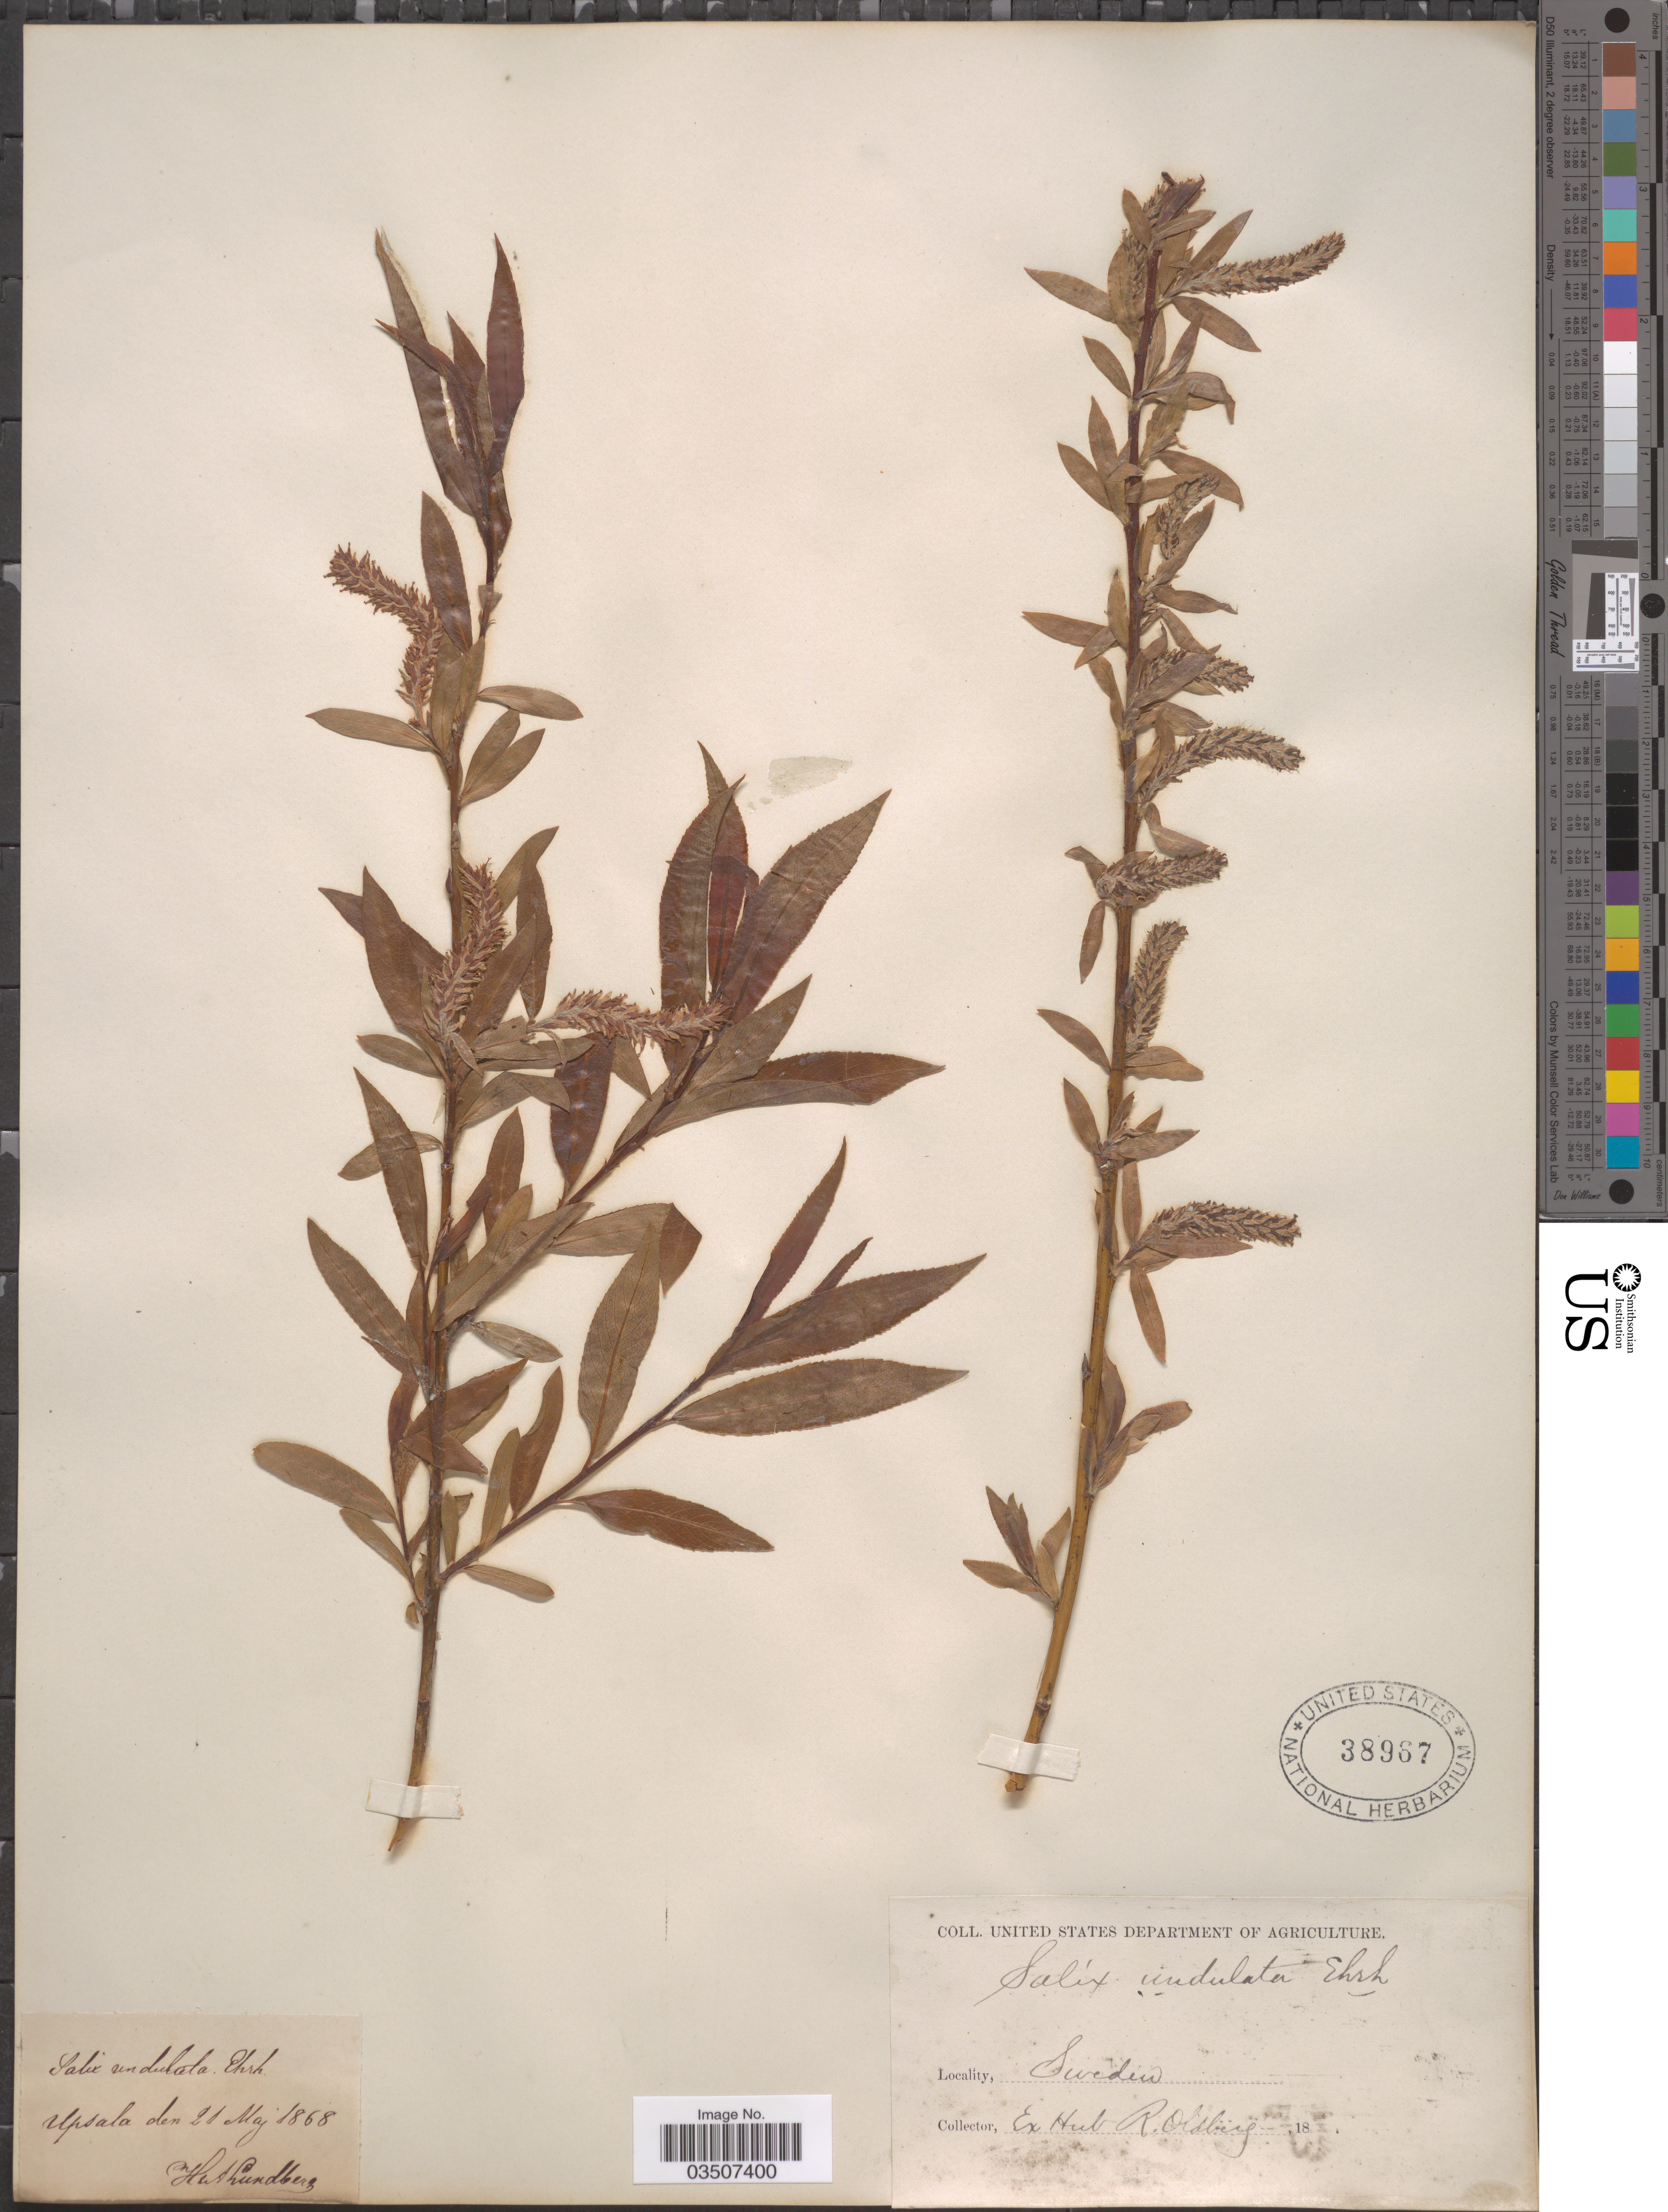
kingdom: Plantae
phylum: Tracheophyta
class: Magnoliopsida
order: Malpighiales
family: Salicaceae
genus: Salix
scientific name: Salix undulata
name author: Ehrh.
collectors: E. Lundberg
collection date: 1868-05-21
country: Sweden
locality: Upsala.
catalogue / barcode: US 38967